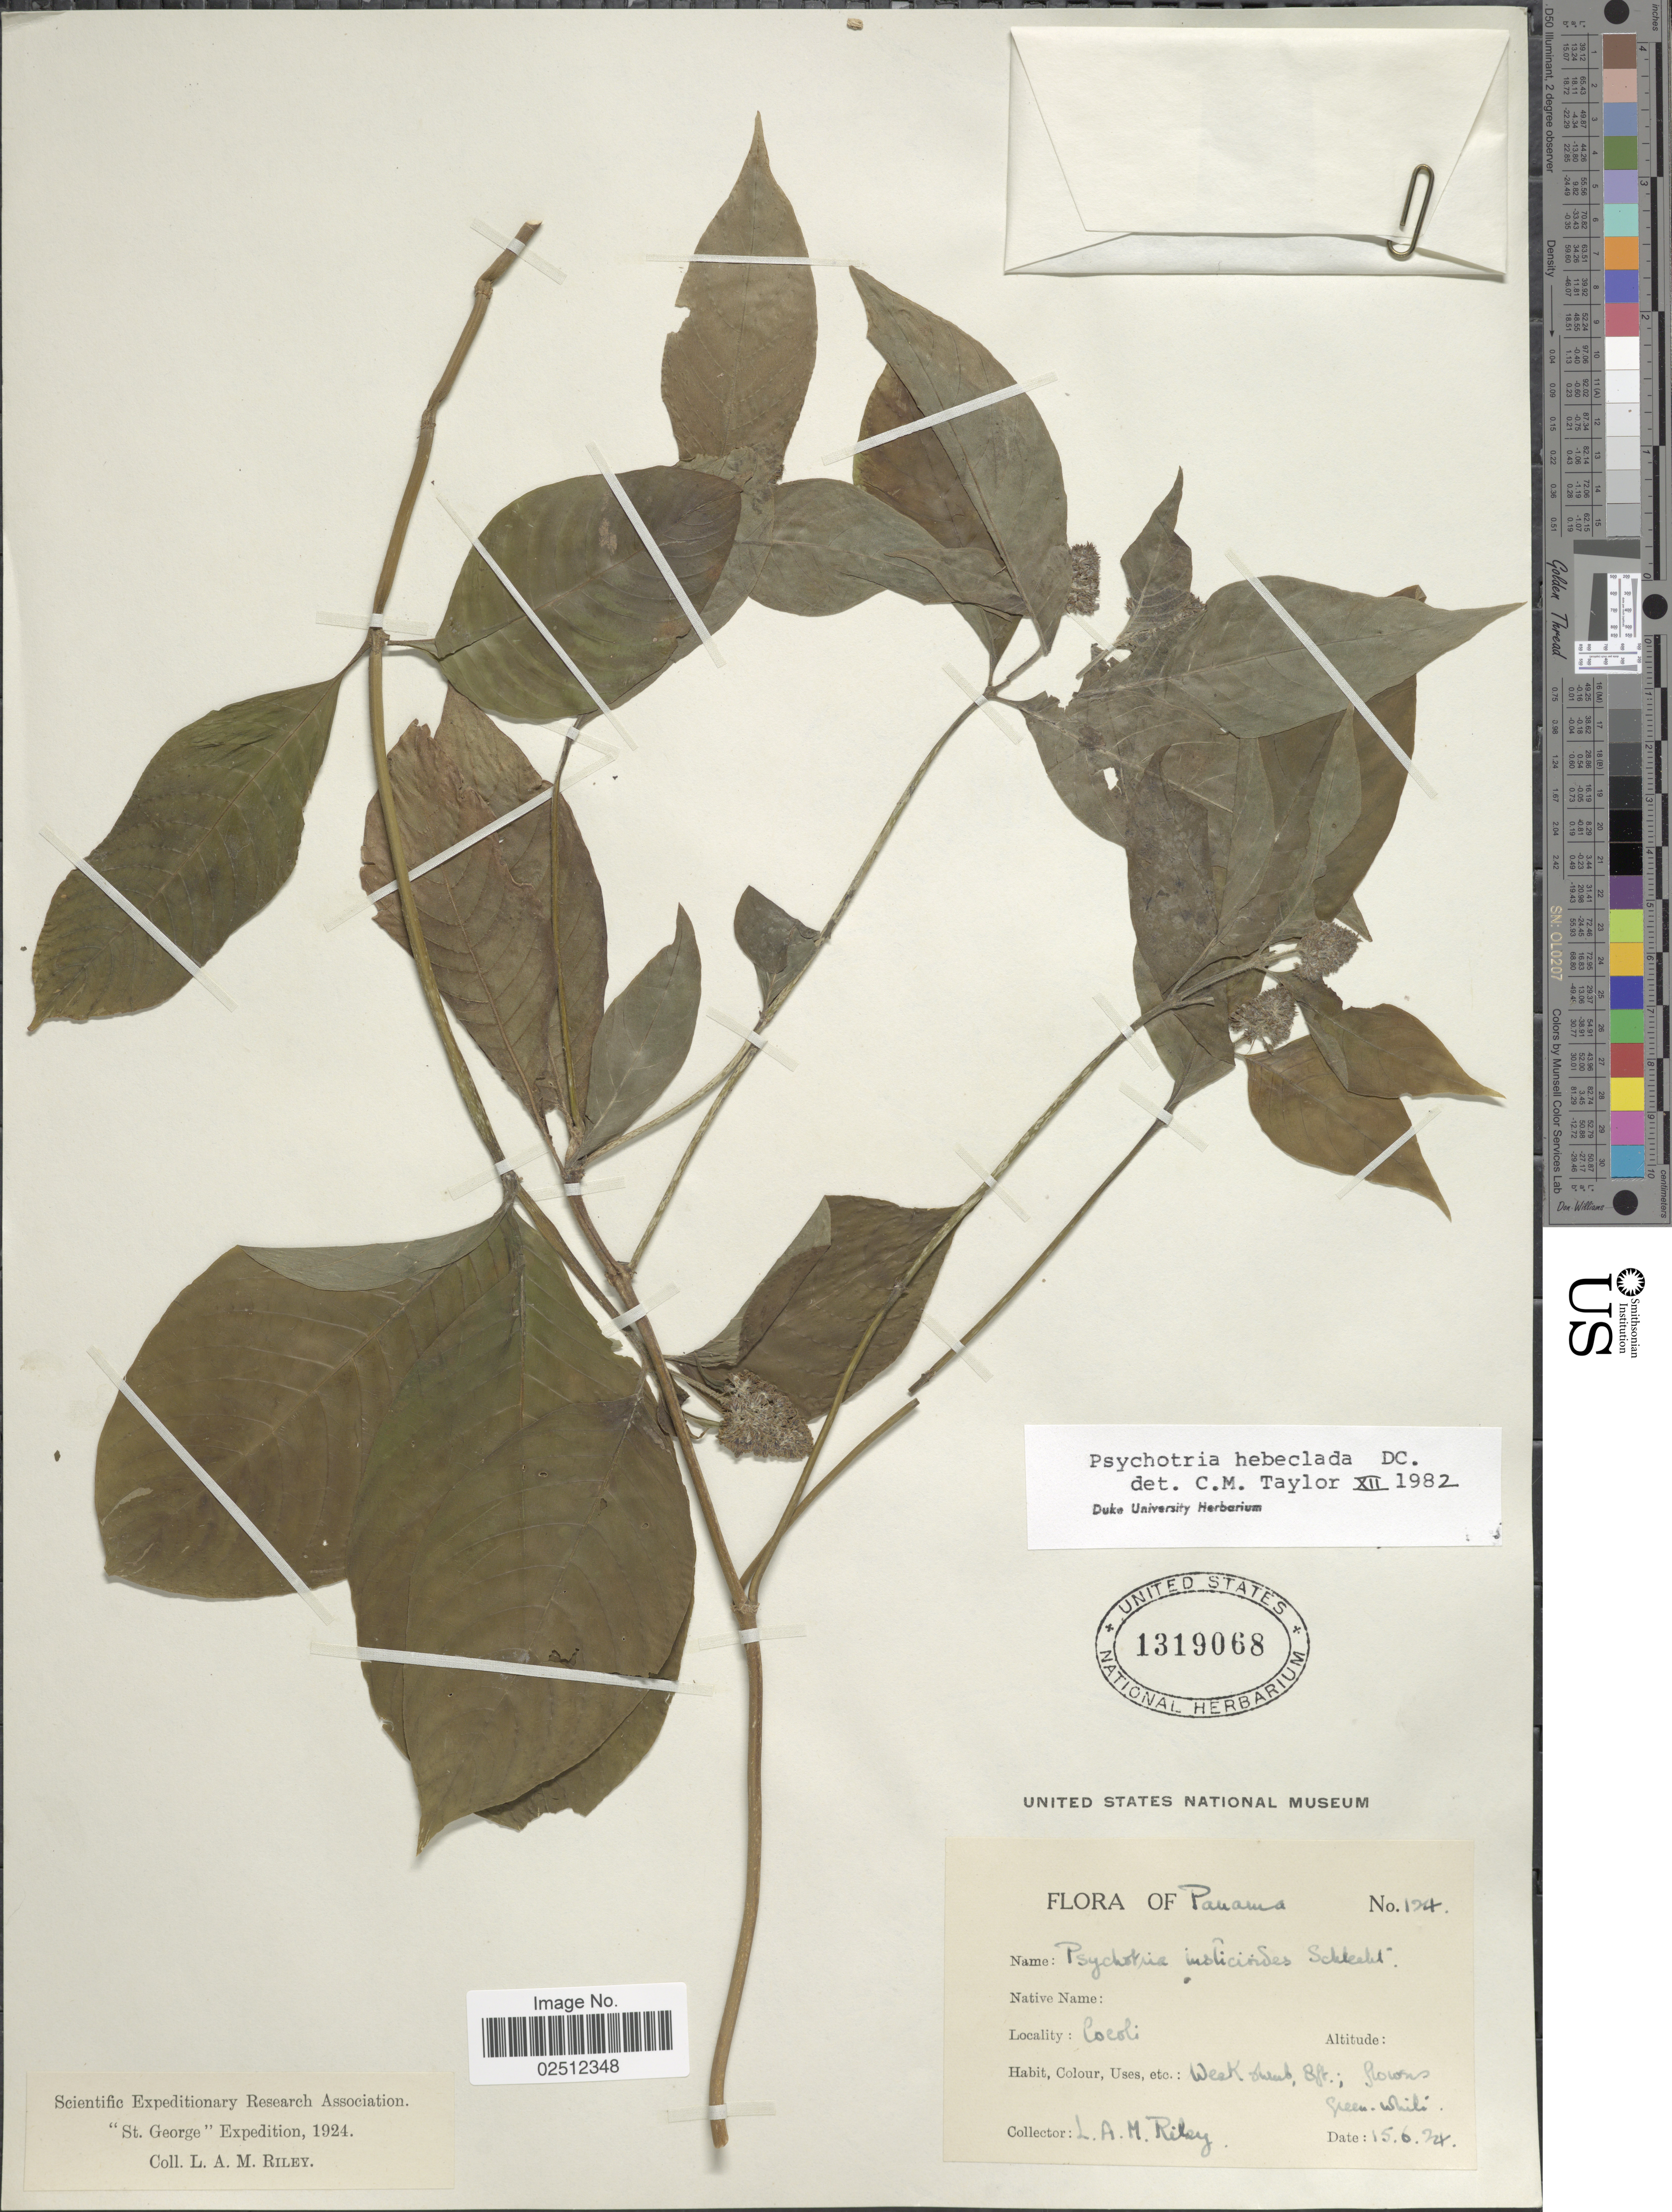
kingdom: Plantae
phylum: Tracheophyta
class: Magnoliopsida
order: Gentianales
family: Rubiaceae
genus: Psychotria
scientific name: Psychotria hebeclada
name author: DC.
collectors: L. A. M. Riley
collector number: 124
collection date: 1924-06-15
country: Panama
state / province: Panamá Oeste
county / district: Canal Zone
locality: Cocoli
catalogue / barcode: US 1319068